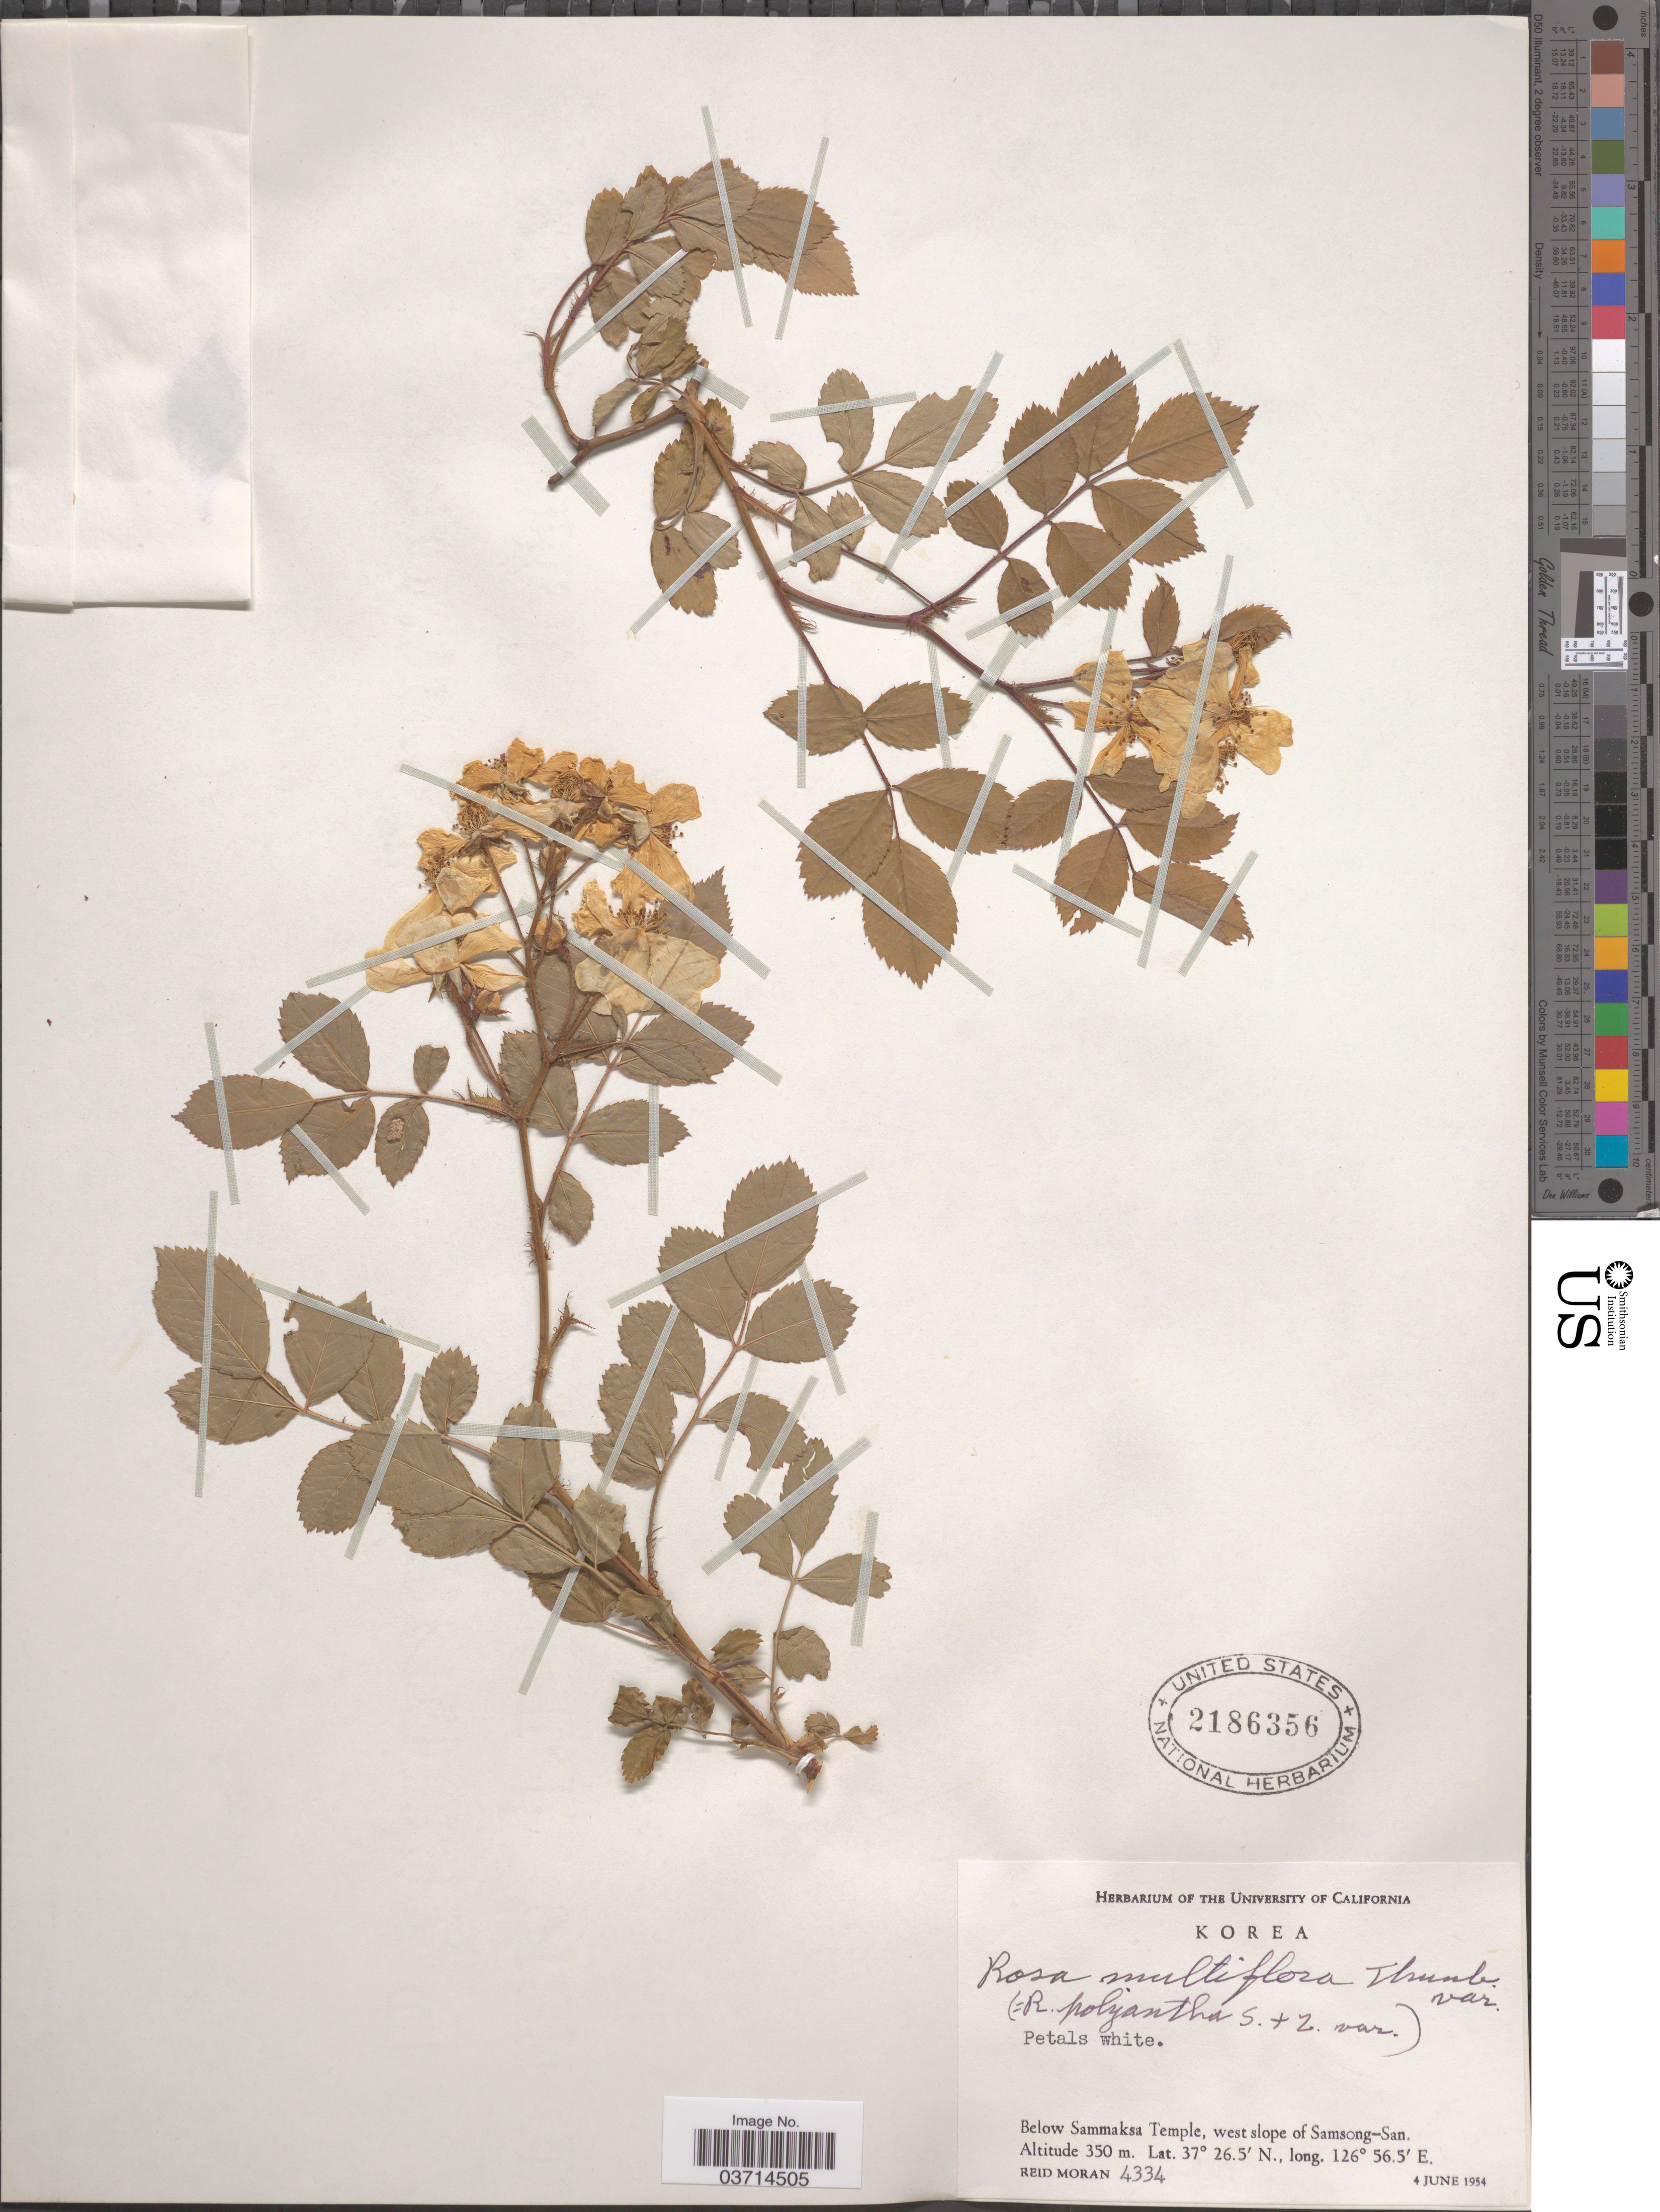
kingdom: Plantae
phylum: Tracheophyta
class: Magnoliopsida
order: Rosales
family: Rosaceae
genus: Rosa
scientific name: Rosa multiflora var. platyphylla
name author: Franch. & Sav.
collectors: R. Moran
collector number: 4334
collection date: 1954-06-04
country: South Korea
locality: Below Sammaksa Temple, west slope of Samsong-San.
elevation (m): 350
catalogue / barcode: US 2186356